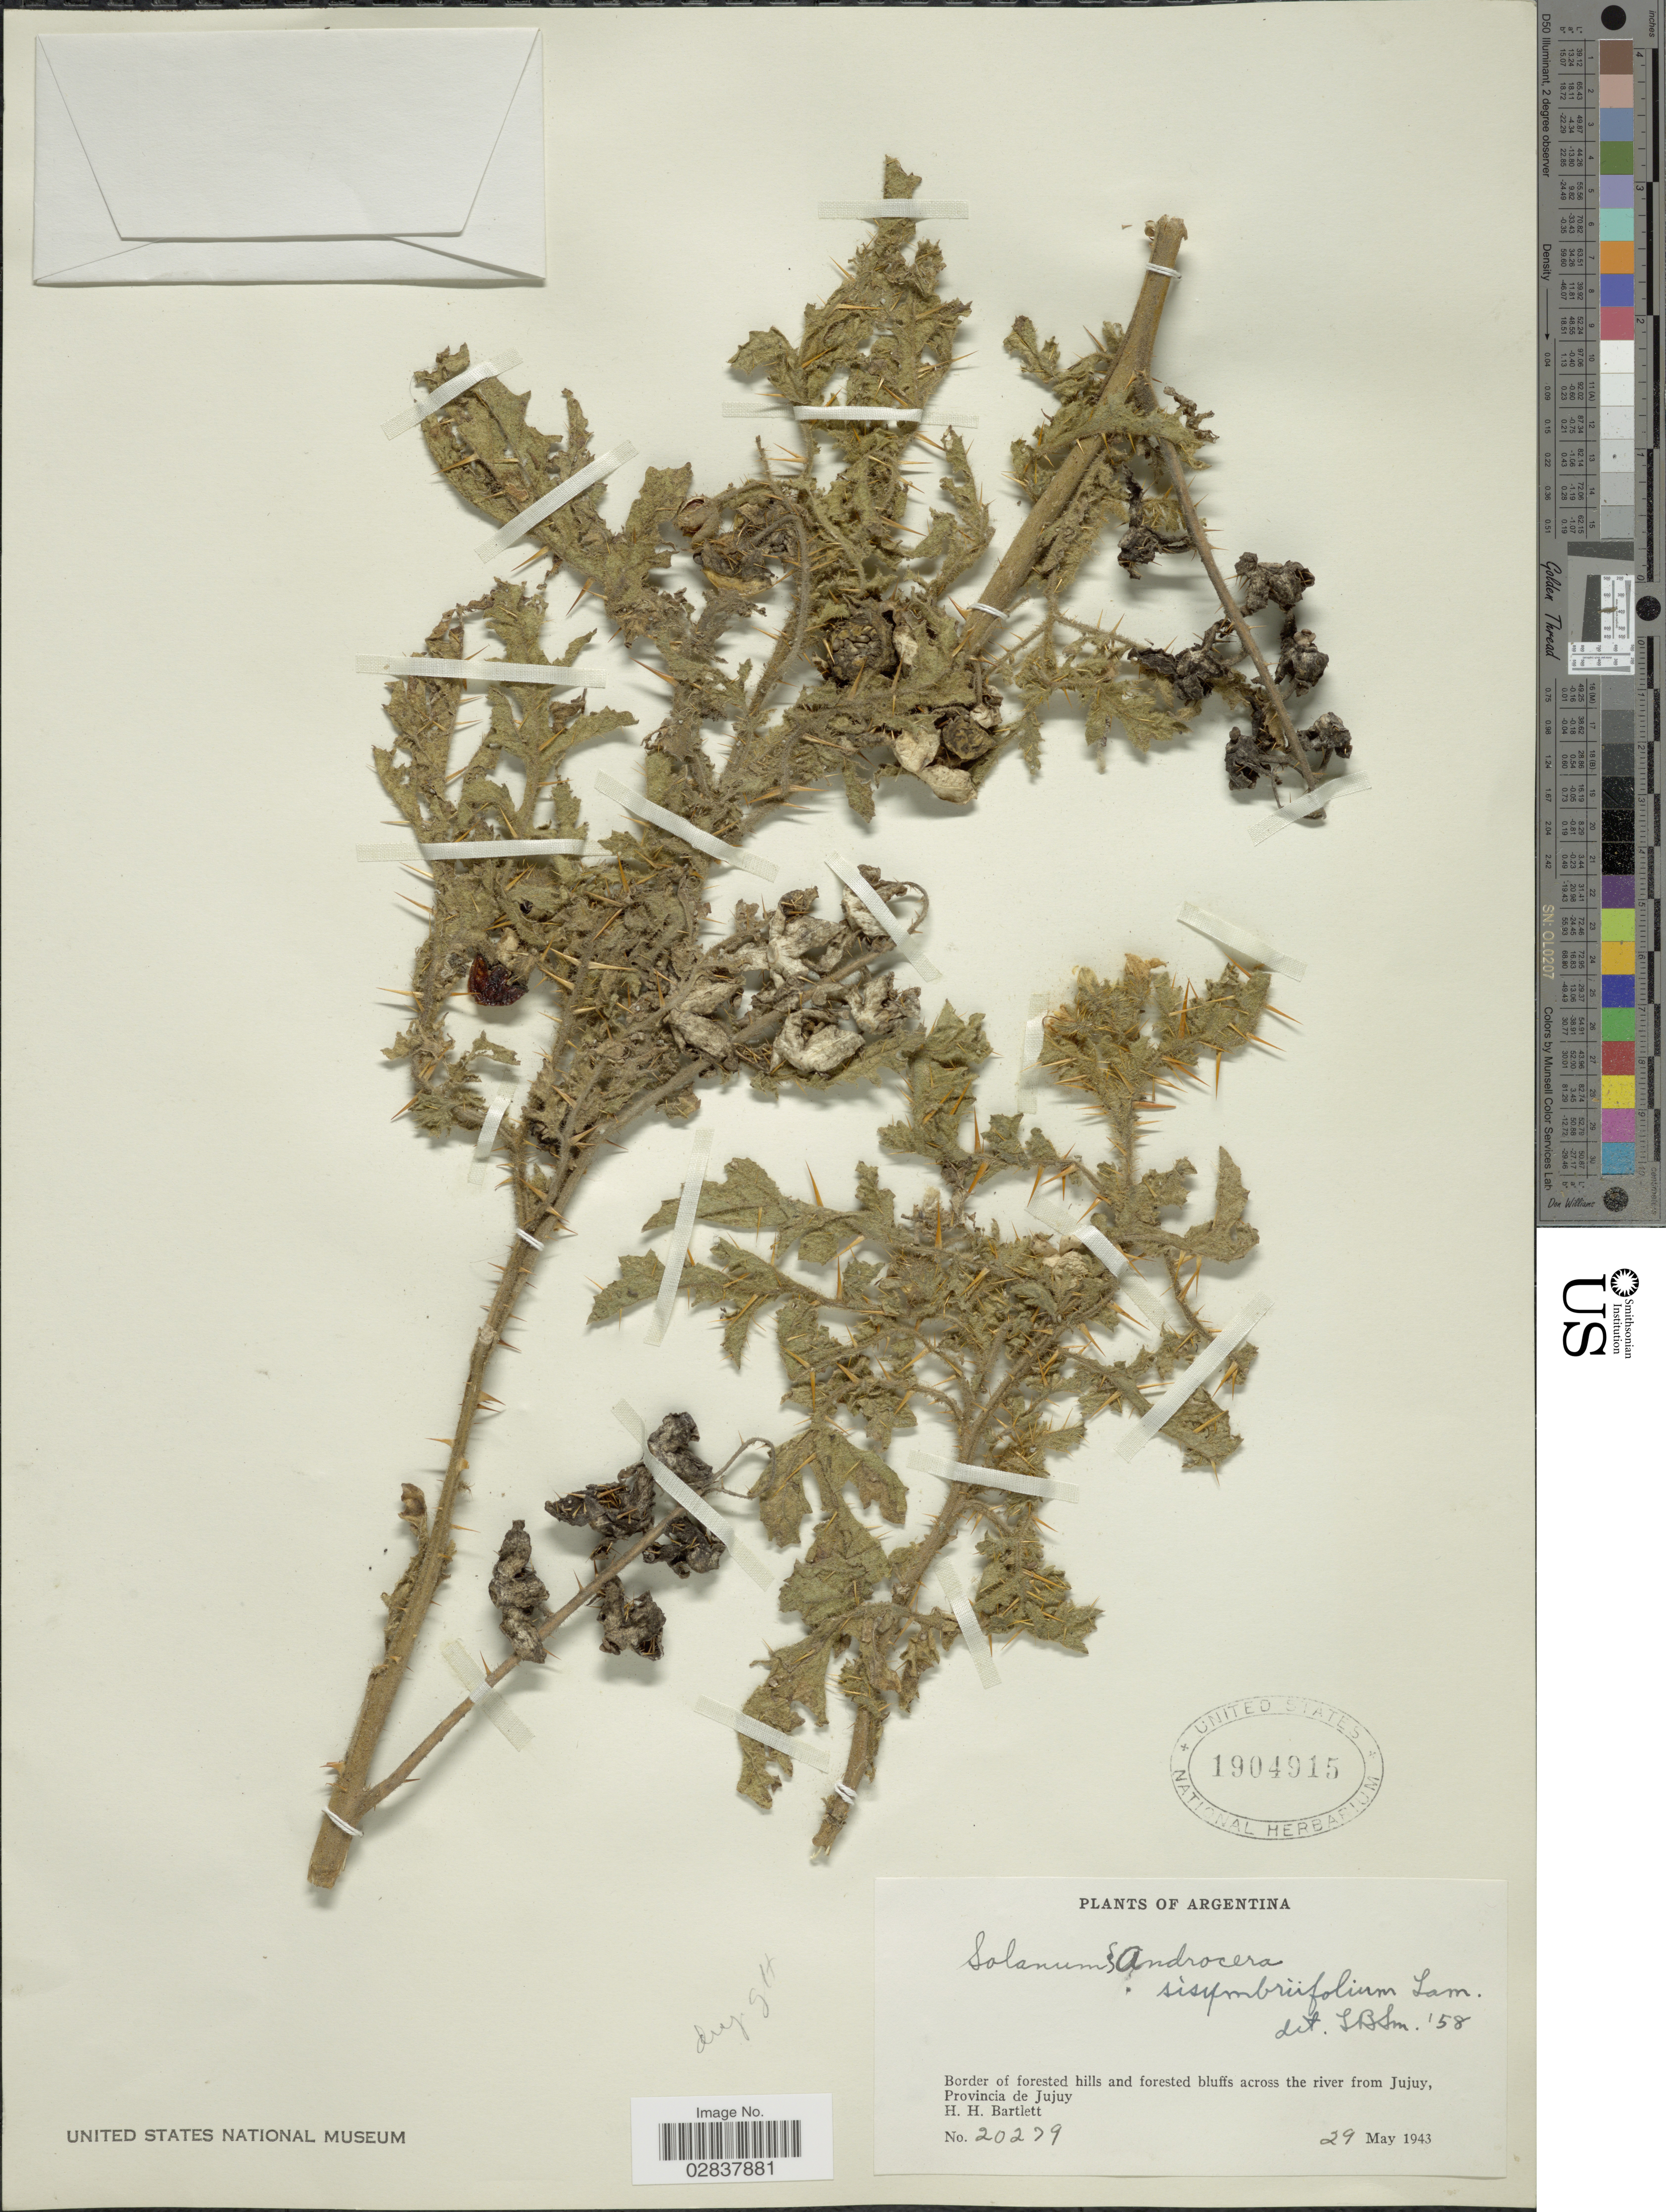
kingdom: Plantae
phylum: Tracheophyta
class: Magnoliopsida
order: Solanales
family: Solanaceae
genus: Solanum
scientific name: Solanum sisymbriifolium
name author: Lam.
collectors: H. H. Bartlett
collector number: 20279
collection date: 1943-05-29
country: Argentina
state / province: Jujuy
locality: Border of forested hills and forested bluffs across the river from Jujuy.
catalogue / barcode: US 1904915